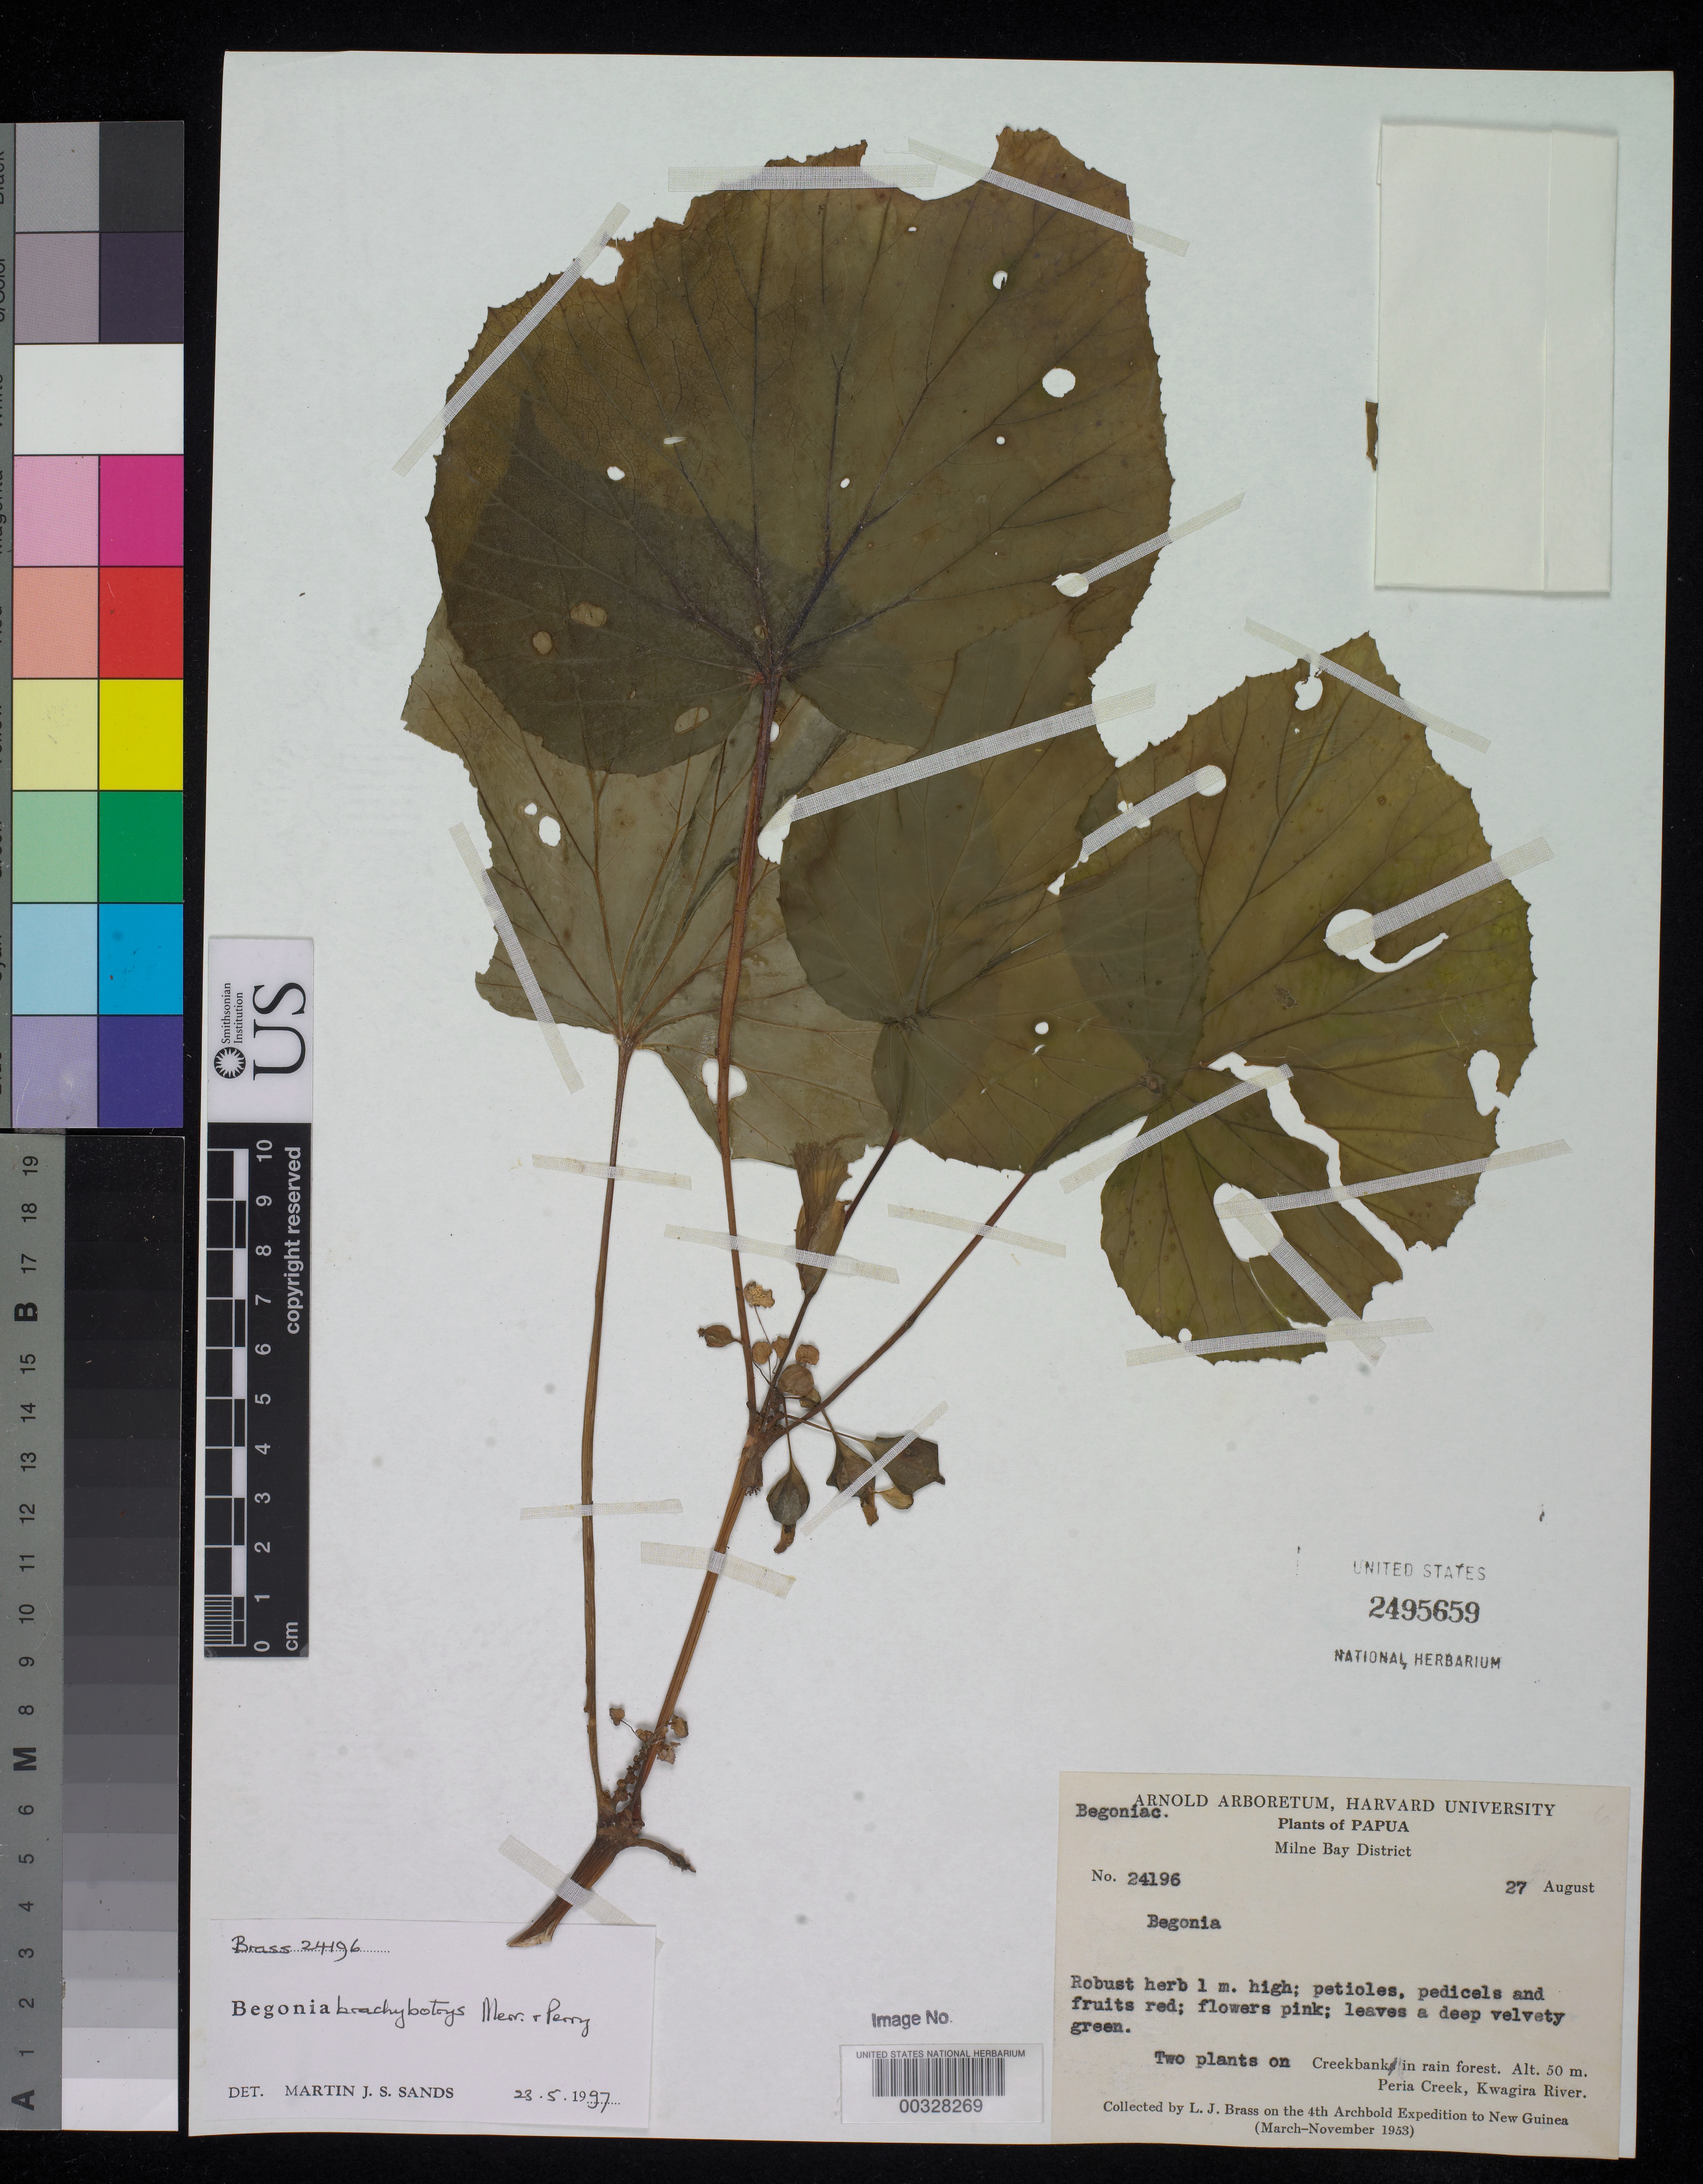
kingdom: Plantae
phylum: Tracheophyta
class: Magnoliopsida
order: Cucurbitales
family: Begoniaceae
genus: Begonia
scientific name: Begonia brachybotrys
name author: Merr. & L.M. Perry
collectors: L. J. Brass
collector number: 24196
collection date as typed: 27 Aug 1953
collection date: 1953-08-27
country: Papua New Guinea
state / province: Milne Bay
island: New Guinea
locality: Peria creek, kwagira river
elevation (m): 50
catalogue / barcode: US 2495659